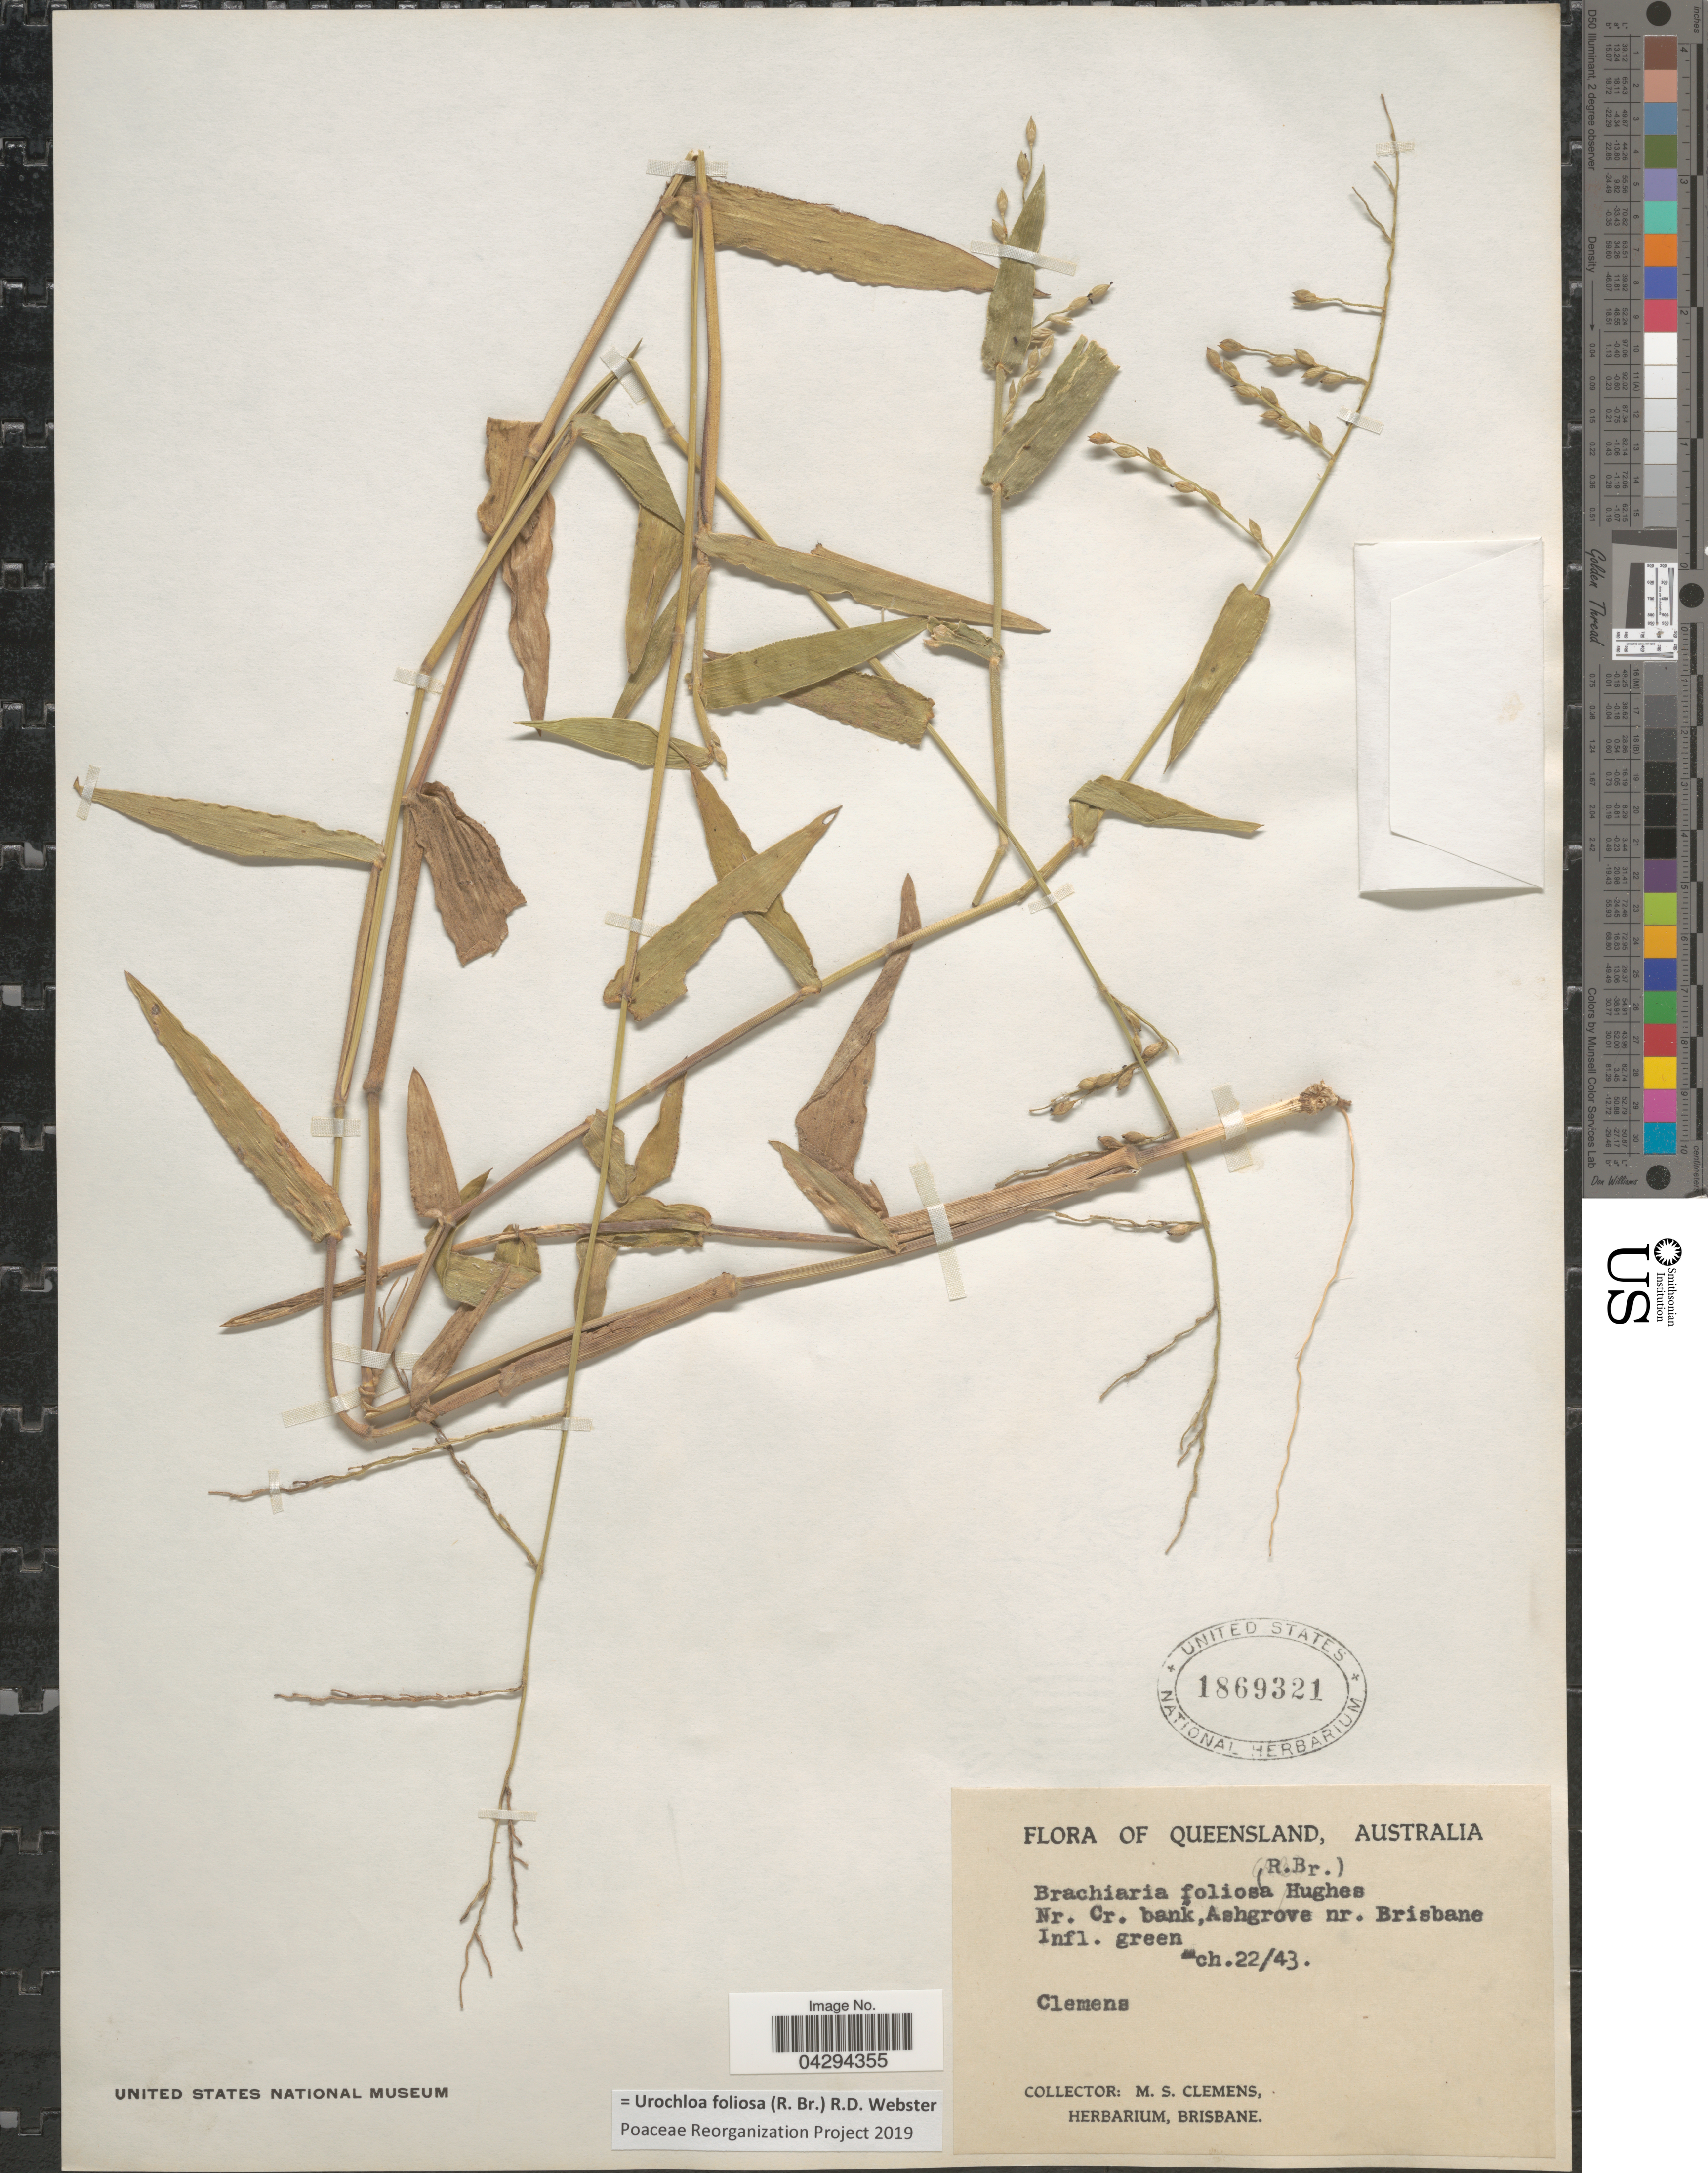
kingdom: Plantae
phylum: Tracheophyta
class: Liliopsida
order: Poales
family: Poaceae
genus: Urochloa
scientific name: Urochloa foliosa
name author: (R. Br.) R.D. Webster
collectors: M. S. Clemens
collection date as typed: Transcribed d/m/y: 22/3/43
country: Australia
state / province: Queensland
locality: Nr. Cr. bank, Ashgrove nr. Brisbane Infl. green.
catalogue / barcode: US 1869321